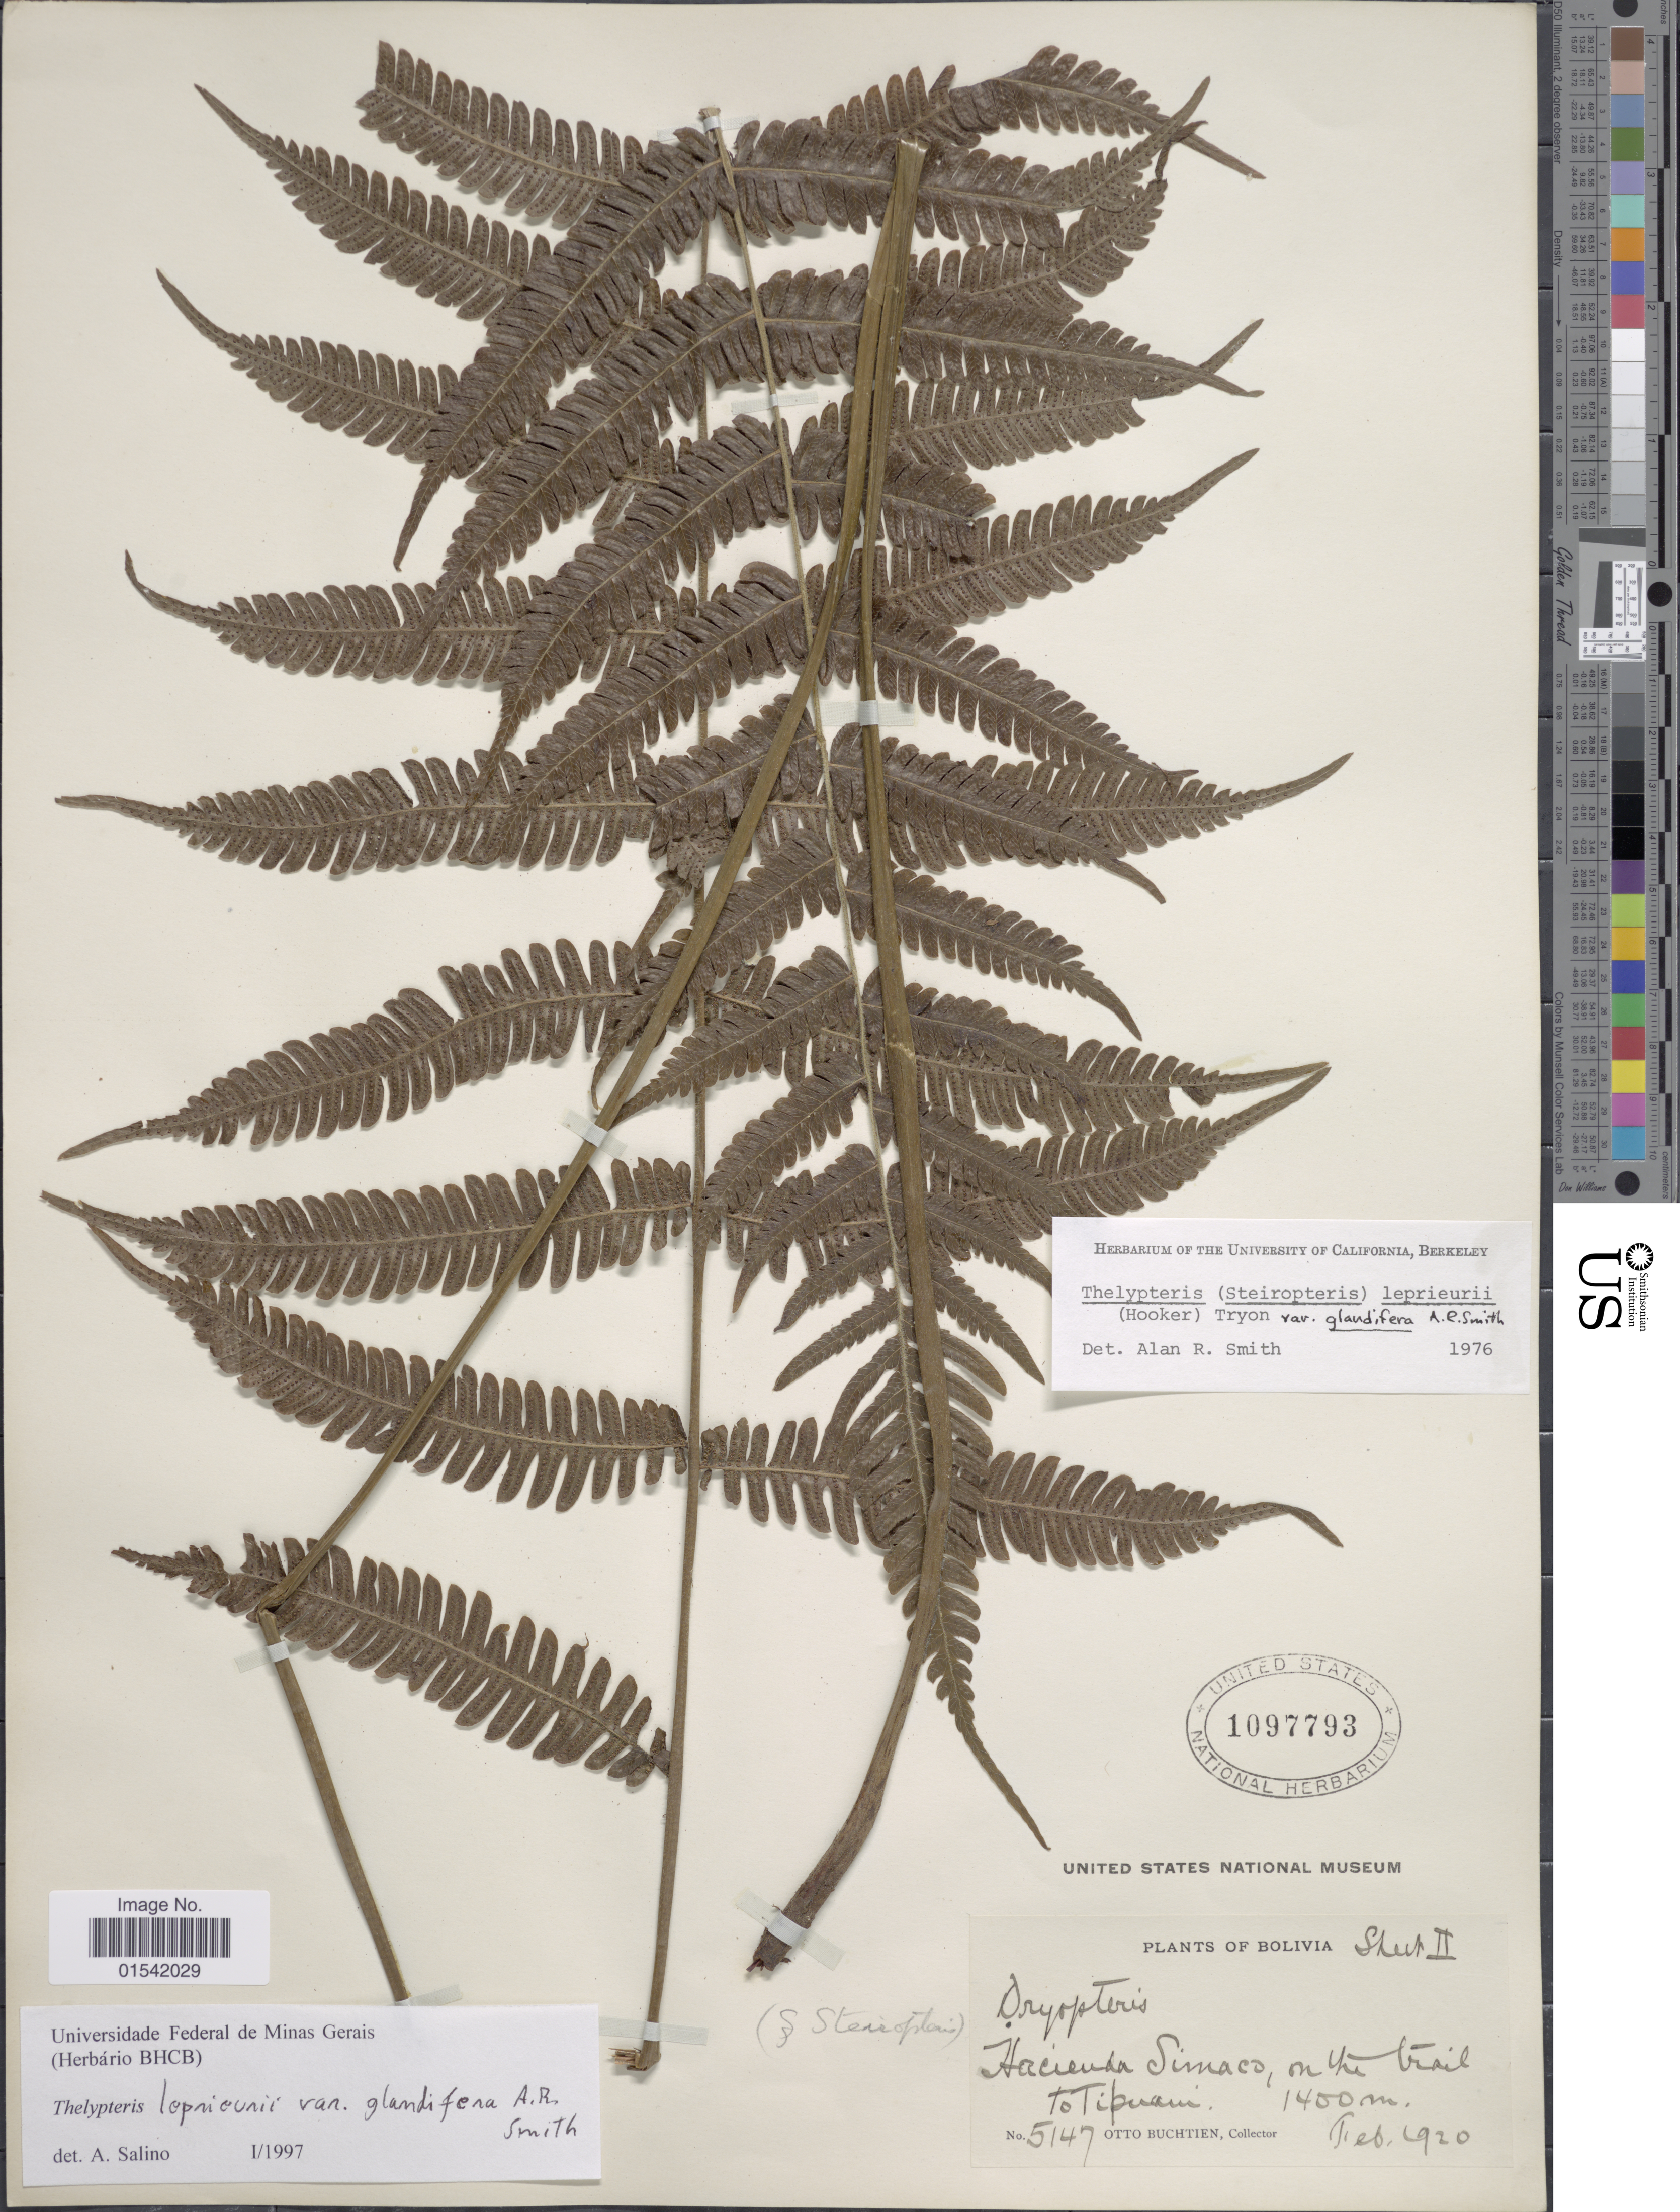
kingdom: Plantae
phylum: Tracheophyta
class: Polypodiopsida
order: Polypodiales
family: Thelypteridaceae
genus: Steiropteris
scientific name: Steiropteris leprieurii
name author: (Hook. f.) Pic. Serm.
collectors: O. Buchtien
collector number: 5147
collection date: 1920-02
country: Bolivia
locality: Hacienda Simaco, on the trail to Tipuani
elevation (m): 1400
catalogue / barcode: US 1097793